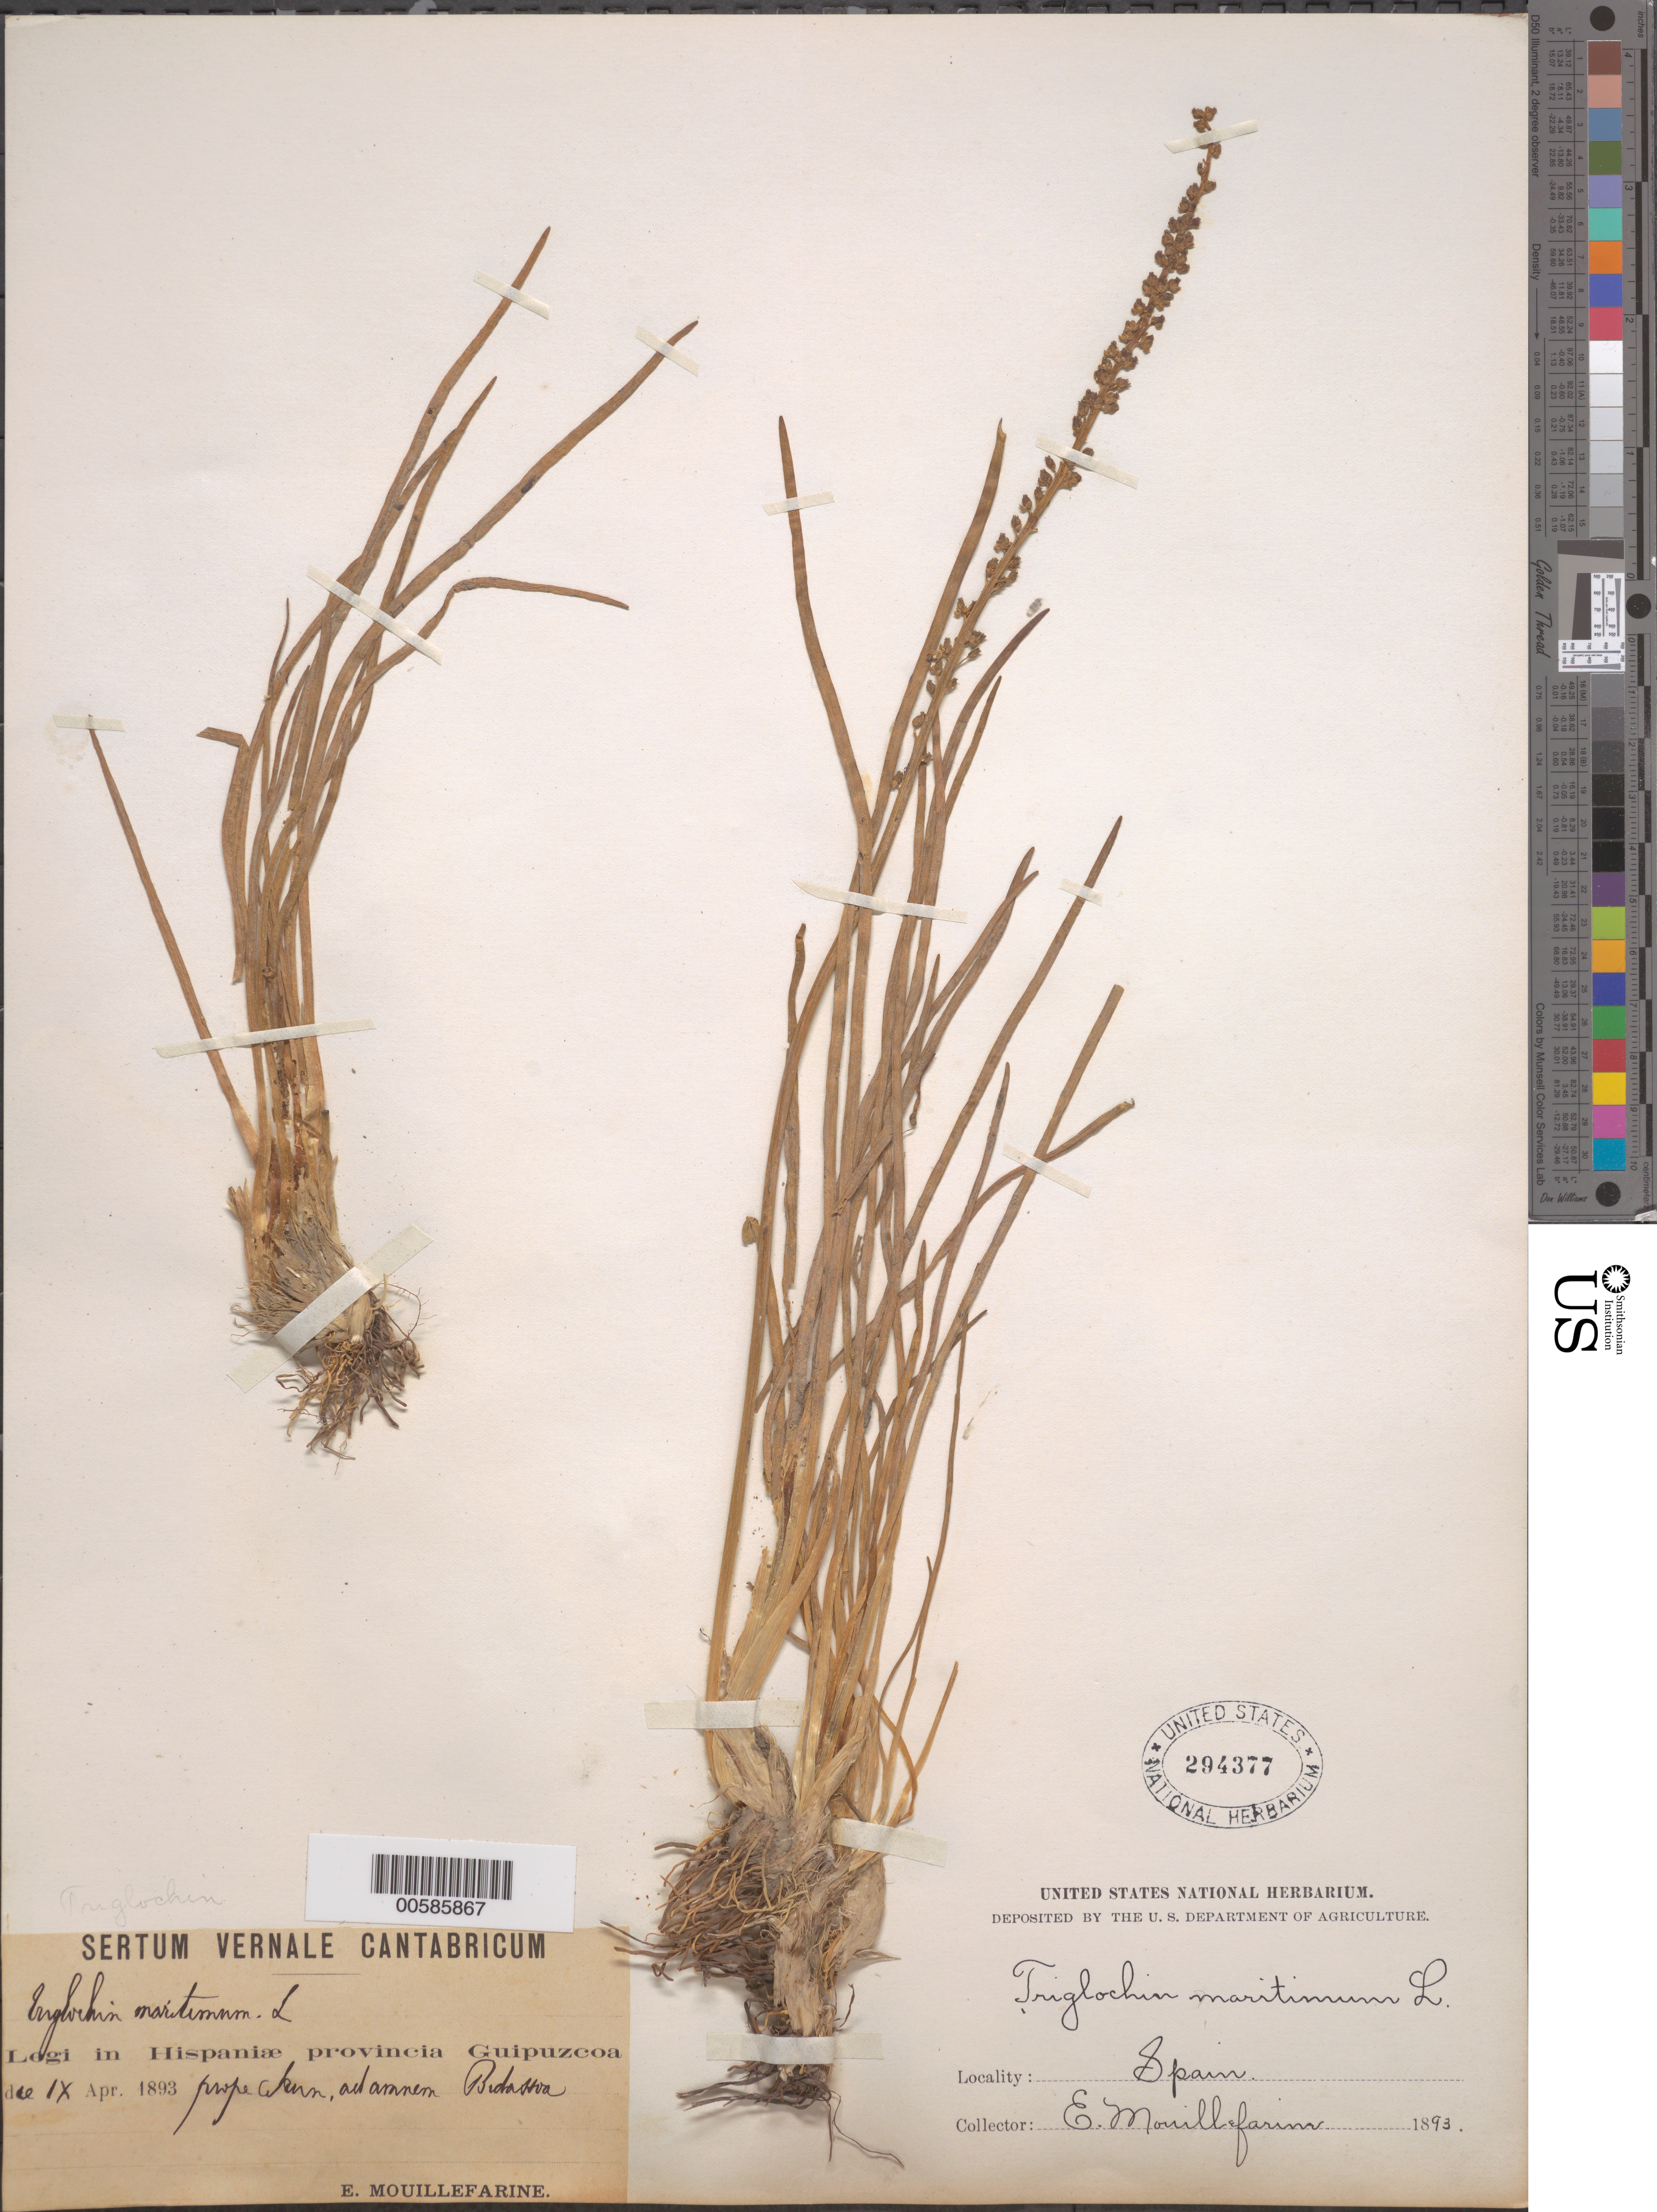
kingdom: Plantae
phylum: Tracheophyta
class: Liliopsida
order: Alismatales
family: Juncaginaceae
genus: Triglochin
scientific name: Triglochin maritima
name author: L.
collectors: A. E. Mouillefarine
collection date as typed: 11 Apr 1893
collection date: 1893-04-11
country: Spain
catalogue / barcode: US 294377